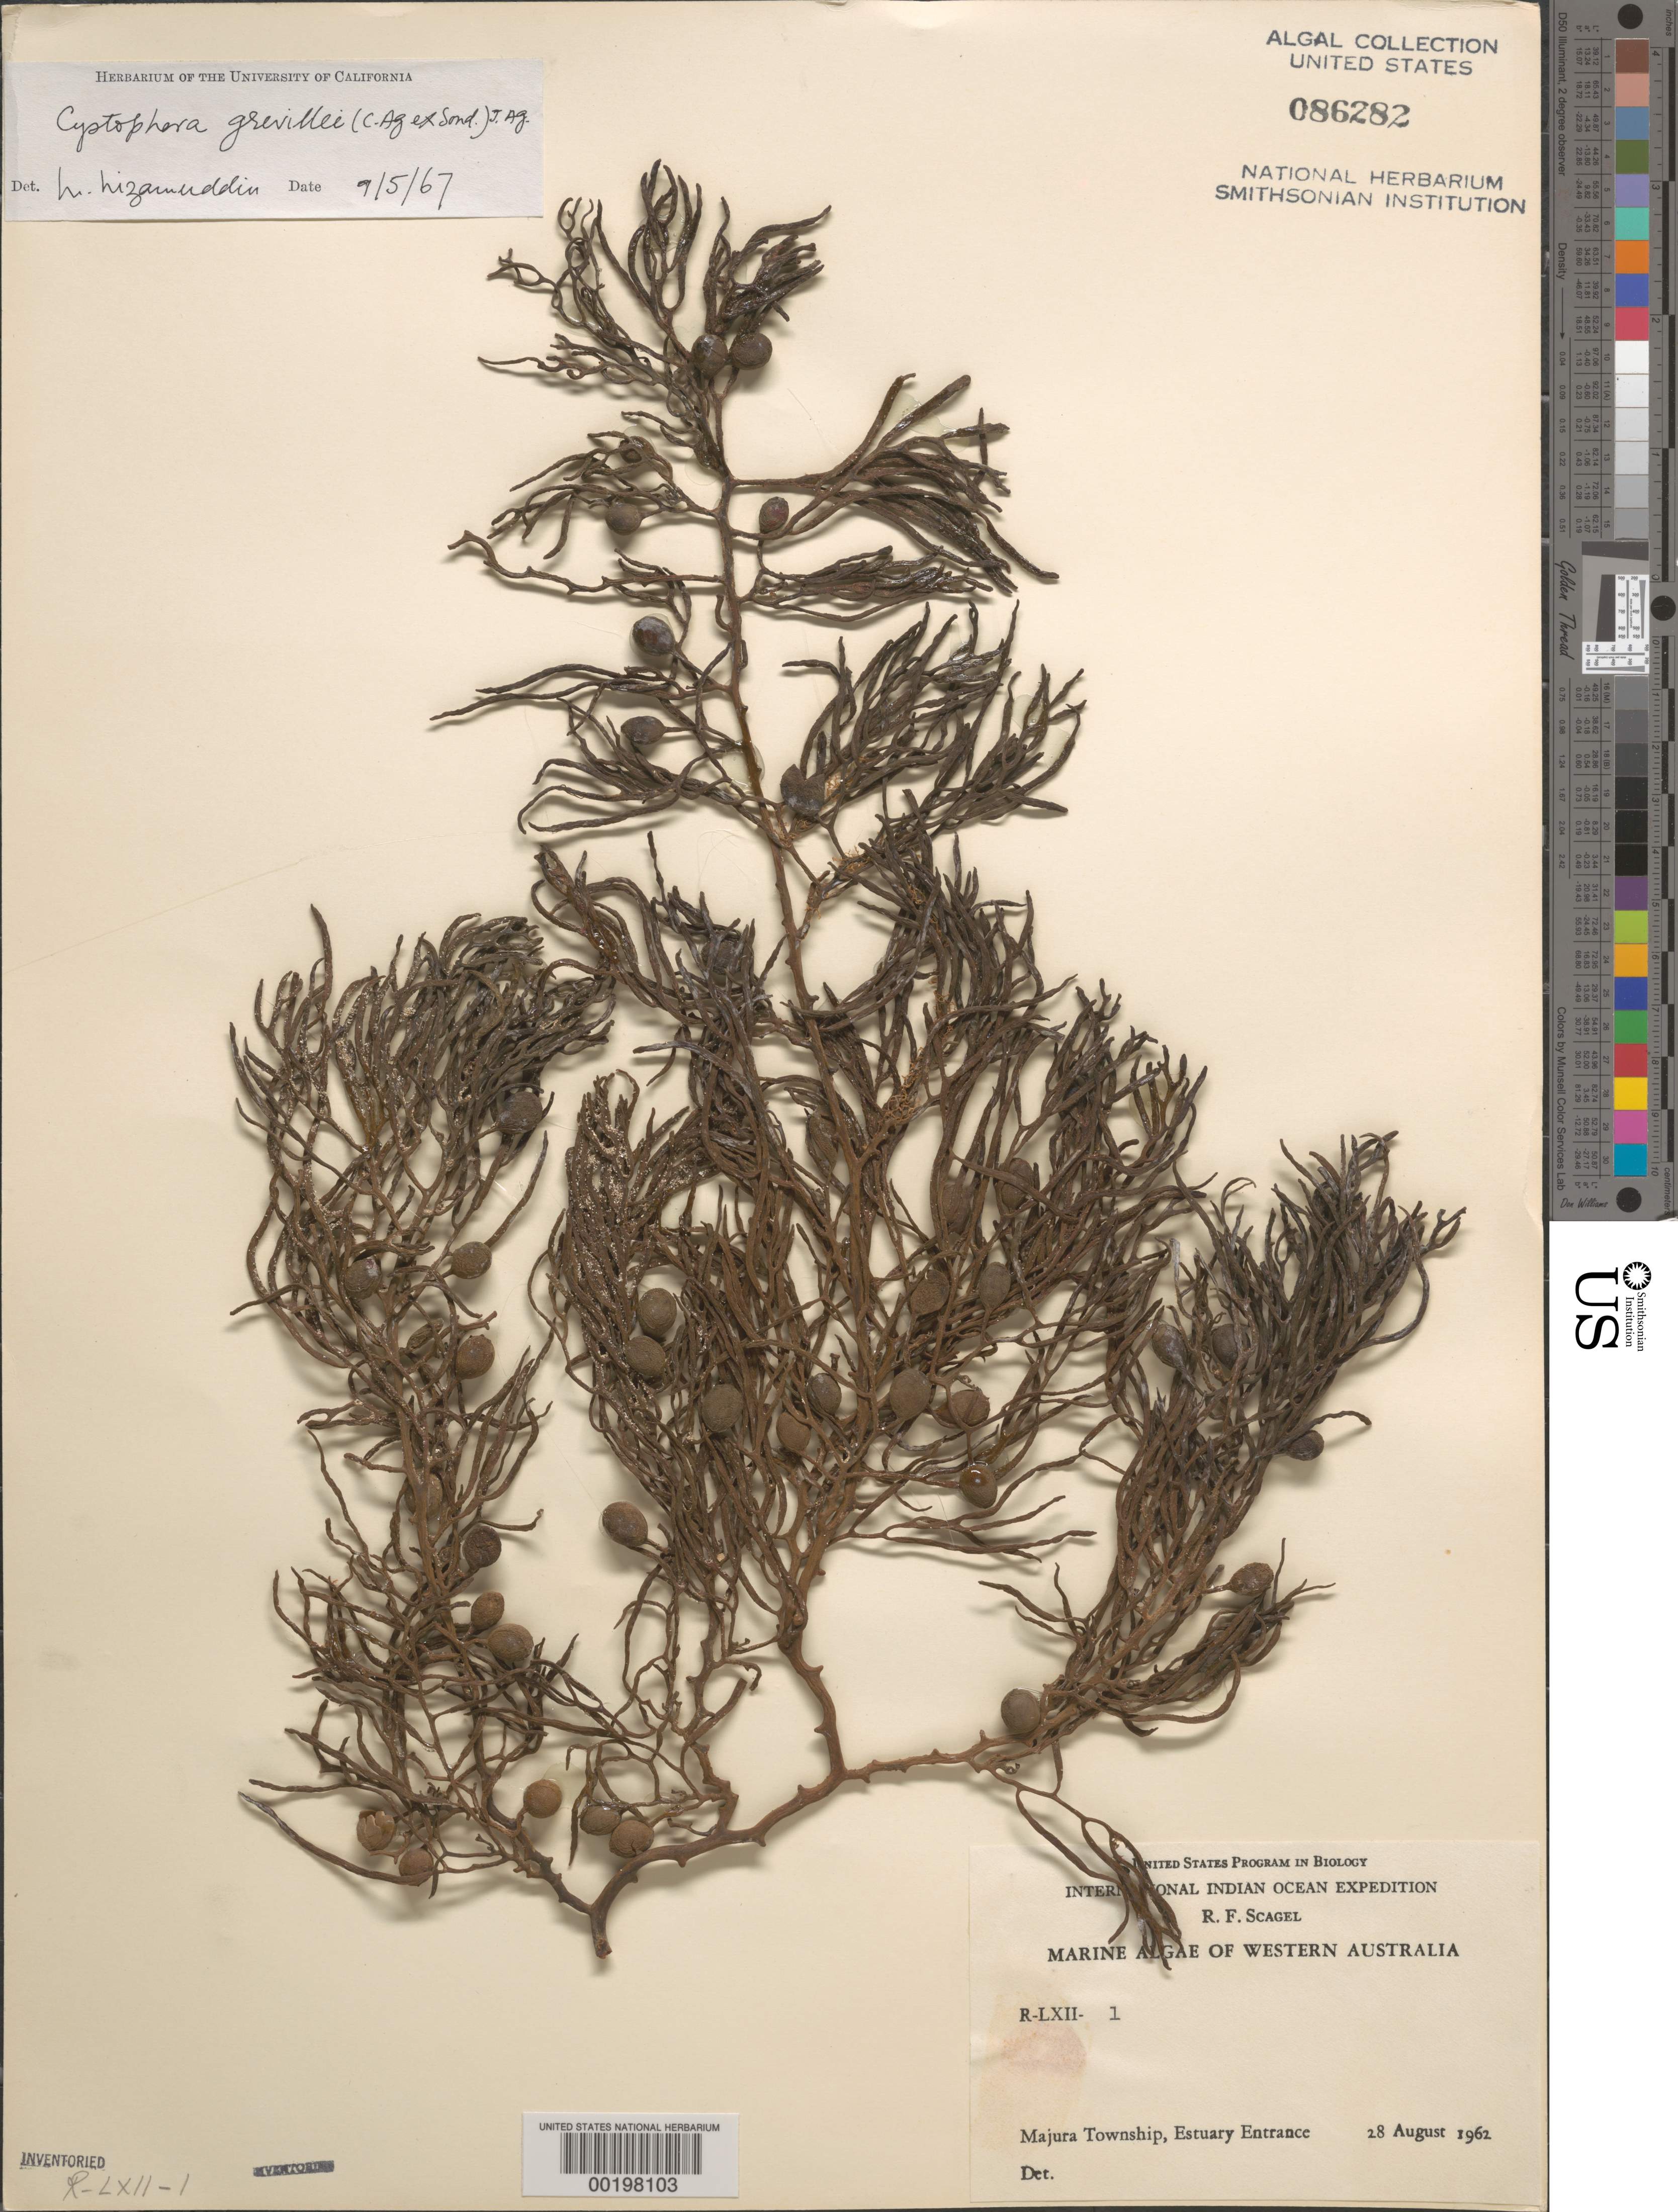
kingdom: Chromista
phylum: Ochrophyta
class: Phaeophyceae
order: Fucales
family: Sargassaceae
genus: Cystophora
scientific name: Cystophora grevillei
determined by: Nizamuddin, M.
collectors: R. F. Scagel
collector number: R-LXII-1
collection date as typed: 28 Aug 1962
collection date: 1962-08-28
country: Australia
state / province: Western Australia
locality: Majura Township, estuary entrance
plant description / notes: International Indian Ocean Expedition, 1962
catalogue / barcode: US 86282